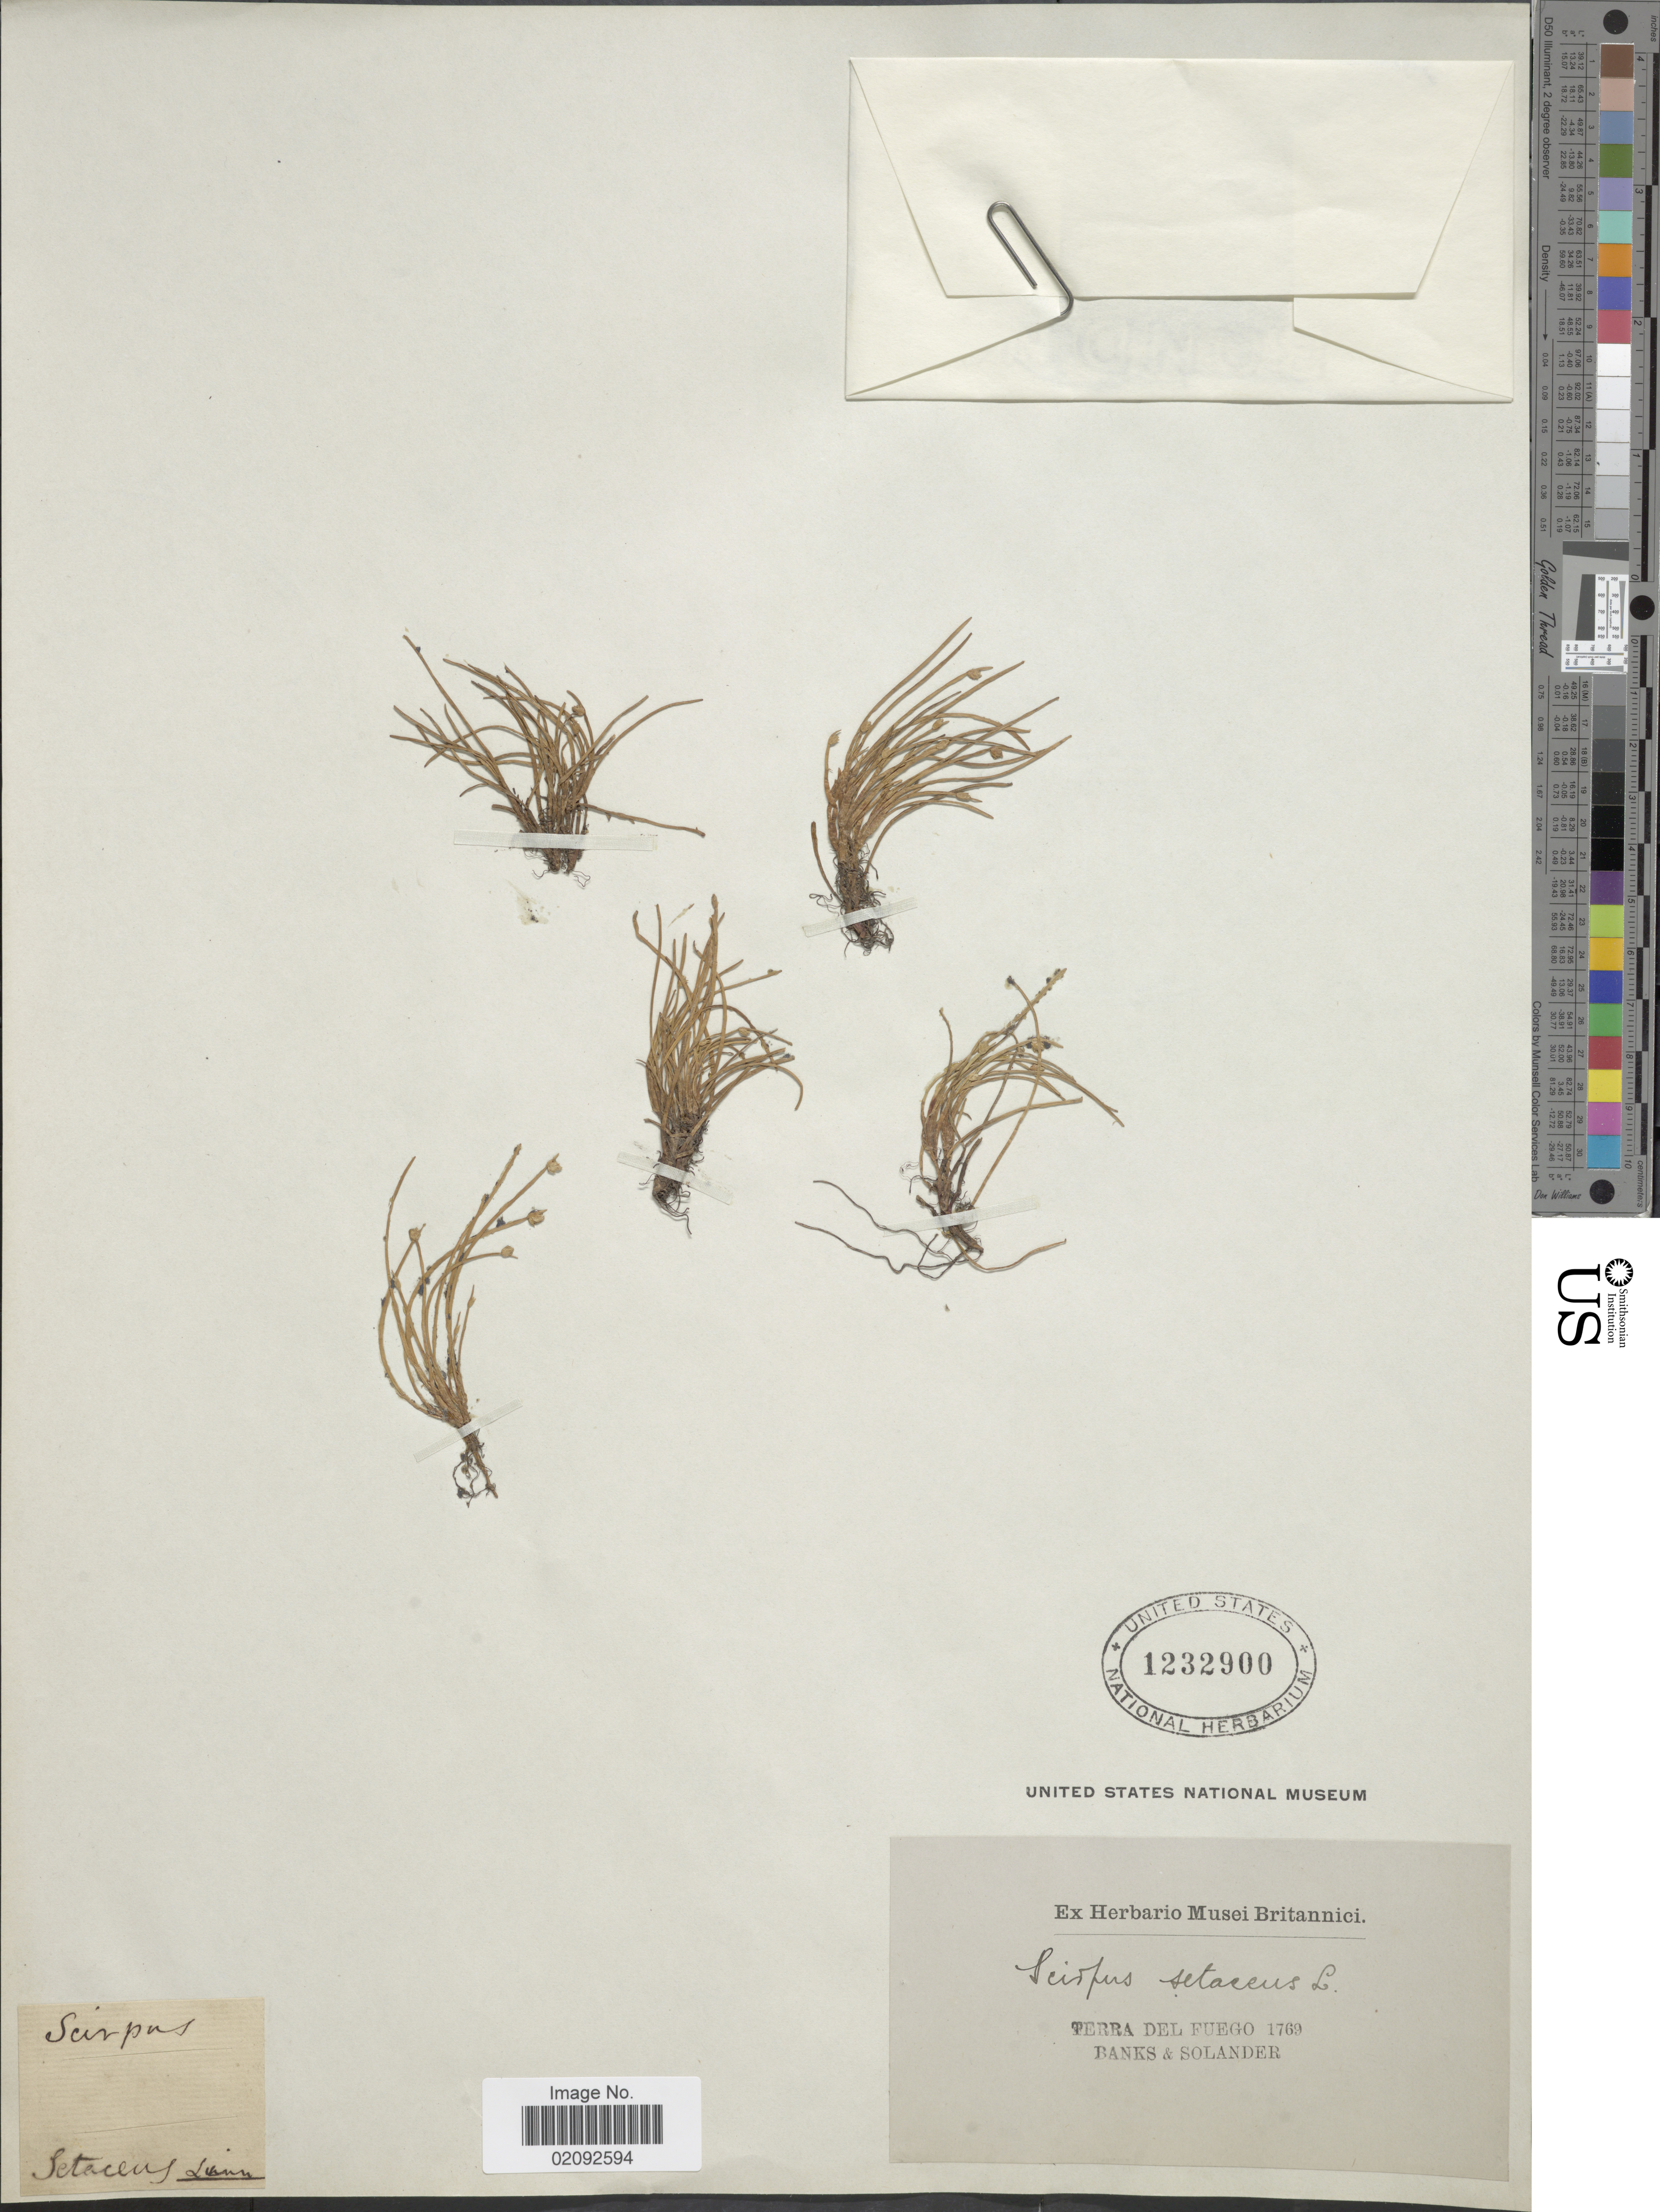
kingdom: Plantae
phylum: Tracheophyta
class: Liliopsida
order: Poales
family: Cyperaceae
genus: Isolepis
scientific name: Isolepis cernua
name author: (Vahl) Roem. & Schult.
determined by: Strong, Mark T., (BOT), Smithsonian Institution - National Museum of Natural History (UNITED STATES)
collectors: -- Banks & -- Solander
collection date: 1769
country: Argentina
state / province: Tierra del Fuego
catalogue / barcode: US 1232900